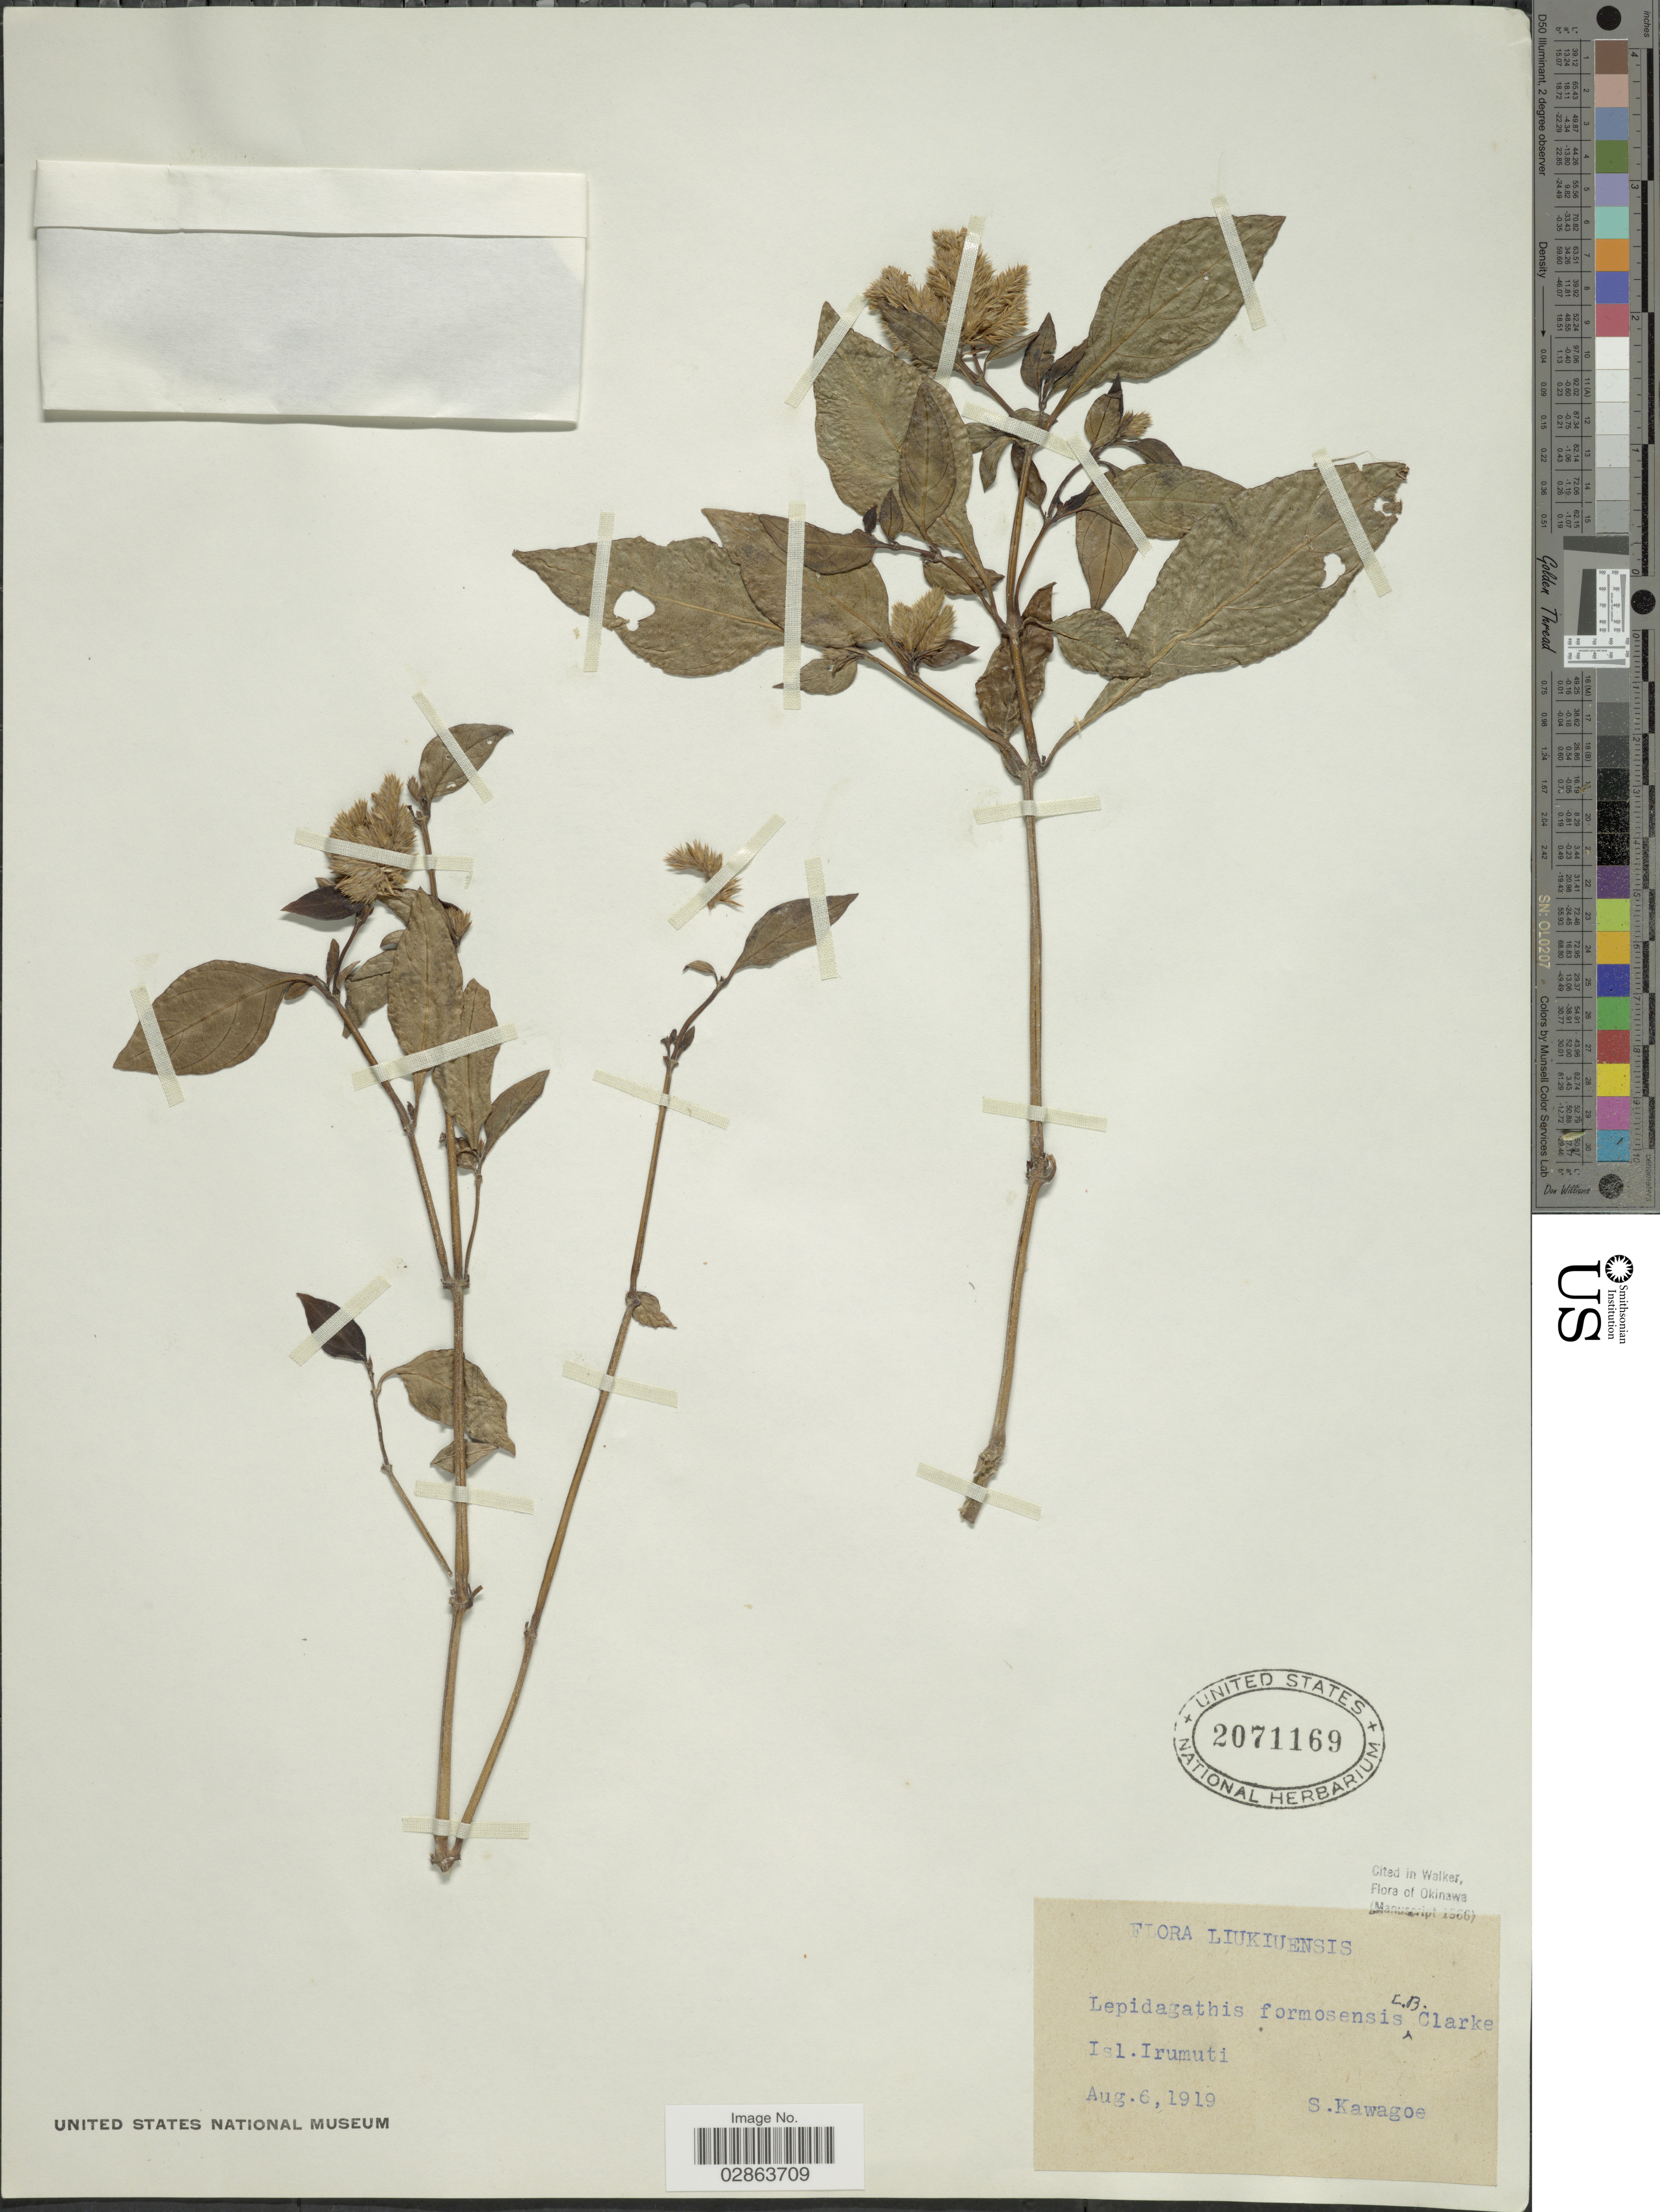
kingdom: Plantae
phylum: Tracheophyta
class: Magnoliopsida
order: Lamiales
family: Acanthaceae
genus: Lepidagathis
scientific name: Lepidagathis formosensis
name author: C.B. Clarke ex Hayata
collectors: S. Kawagoe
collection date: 1919-08-06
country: Japan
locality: Liukiuensis. Isl. Irumuti.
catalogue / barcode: US 2071169